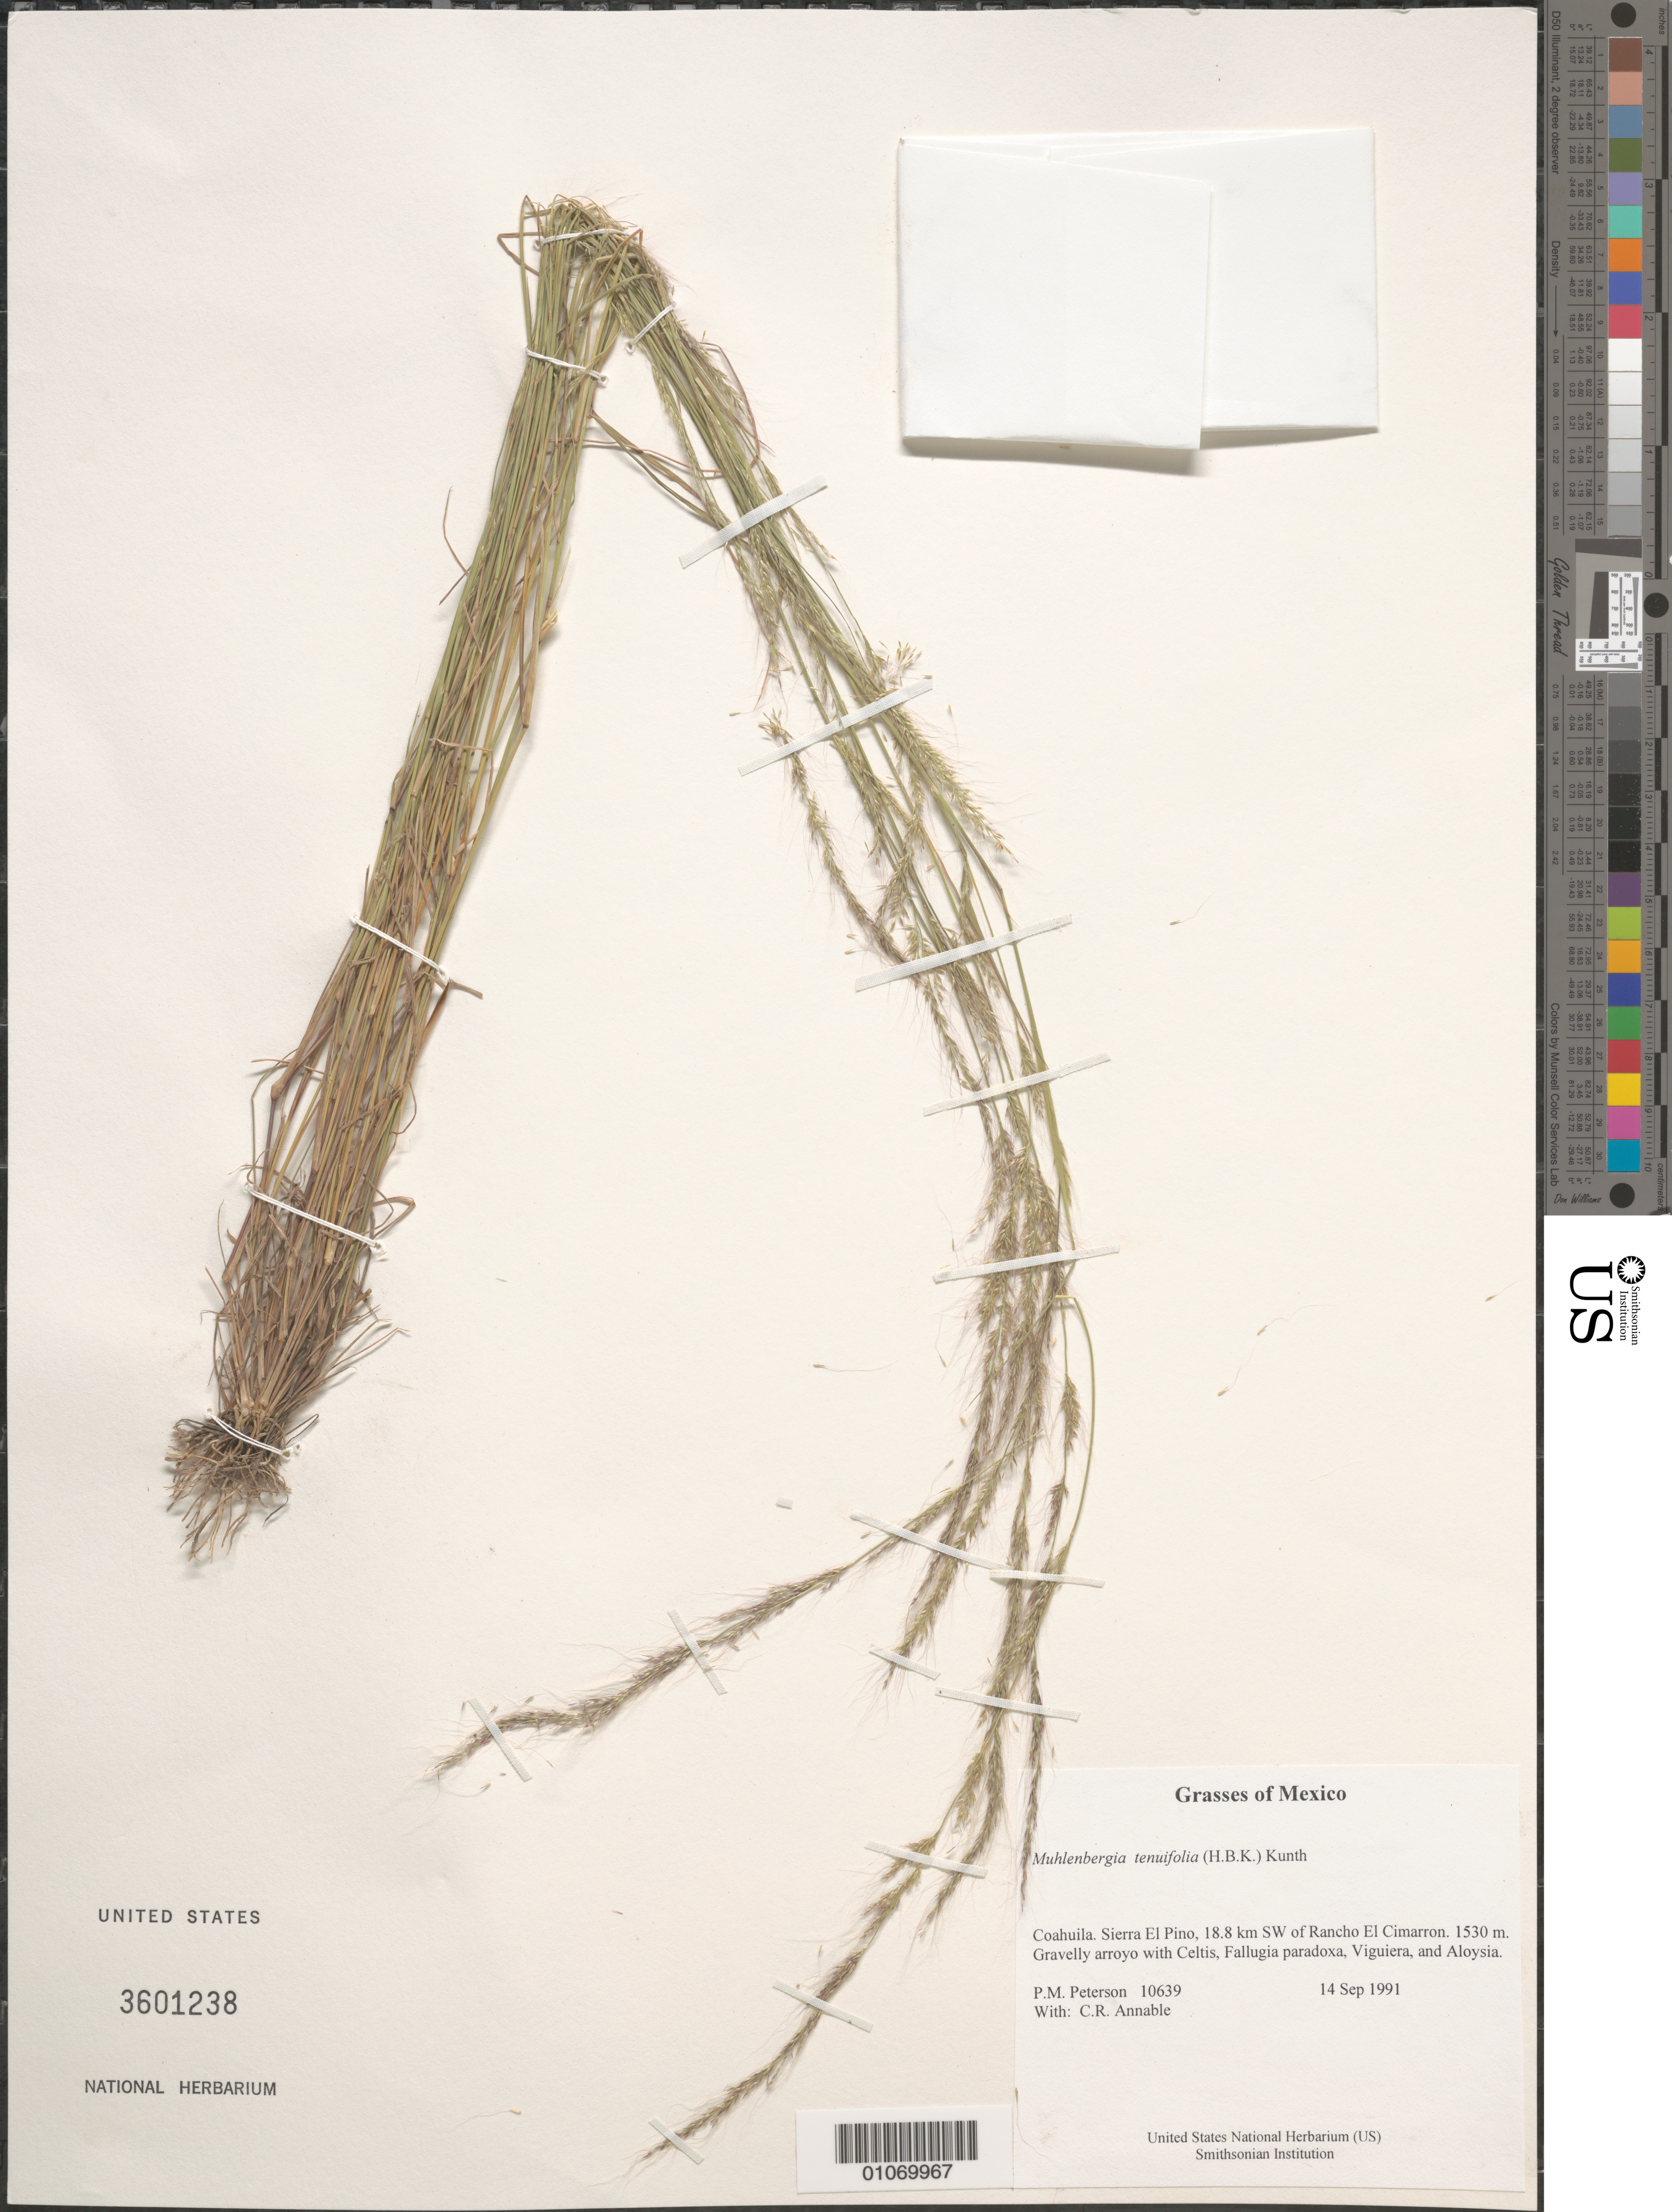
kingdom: Plantae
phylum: Tracheophyta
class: Liliopsida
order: Poales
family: Poaceae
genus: Muhlenbergia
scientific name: Muhlenbergia tenuifolia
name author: (Kunth) Kunth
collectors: P. M. Peterson & C. R. Annable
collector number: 10639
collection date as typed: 14 Sep 1991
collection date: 1991-09-14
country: Mexico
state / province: Coahuila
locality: Sierra El Pino, 18.8 km SW of Rancho El Cimarron.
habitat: Gravelly arroyo with Celtis, Fallugia paradoxa, Viguiera, and Aloysia.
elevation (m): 1530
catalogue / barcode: US 3601238